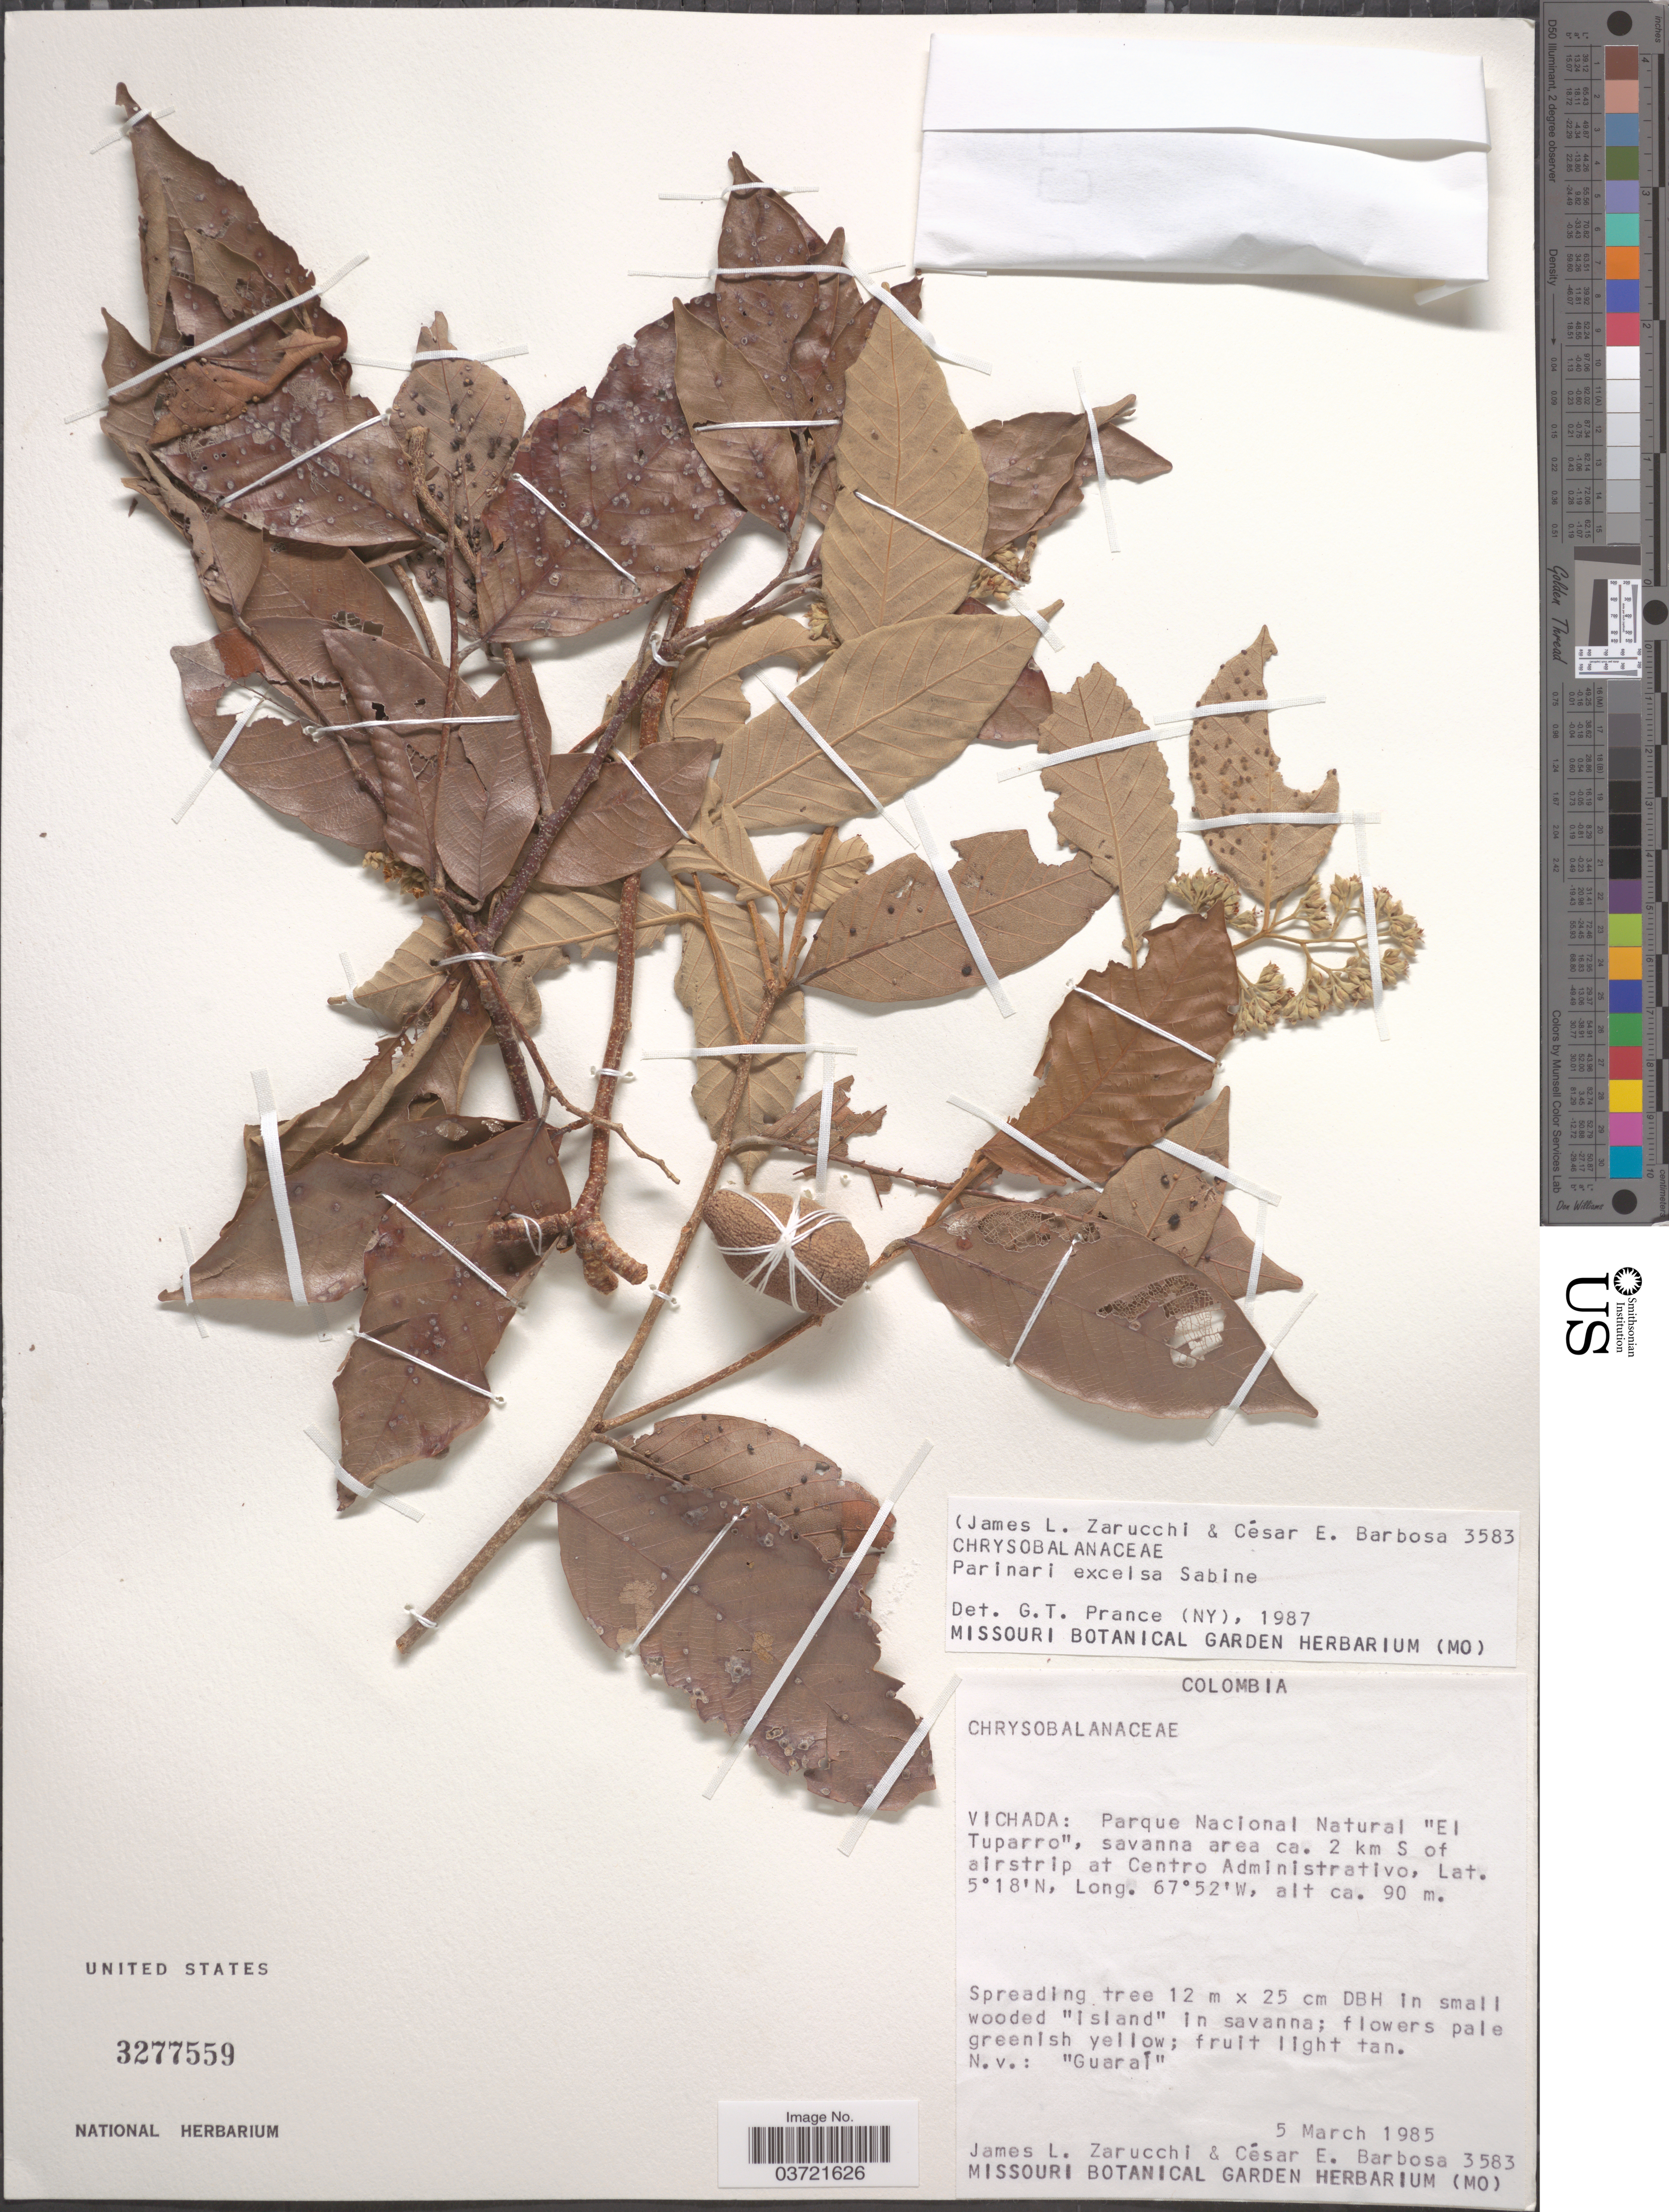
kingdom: Plantae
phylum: Tracheophyta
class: Magnoliopsida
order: Malpighiales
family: Chrysobalanaceae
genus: Parinari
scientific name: Parinari brachystachya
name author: Benth.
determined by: Barbosa-Silva, R. G.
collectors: J. L. Zarucchi & C. E. Barbosa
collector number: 3583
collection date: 1985-03-05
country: Colombia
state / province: Vichada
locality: Parque Nacional Natural "El Tuparro", savanna area ca. 2 km S of airstrip at Centro Administrativo.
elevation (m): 90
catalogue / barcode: US 3277559